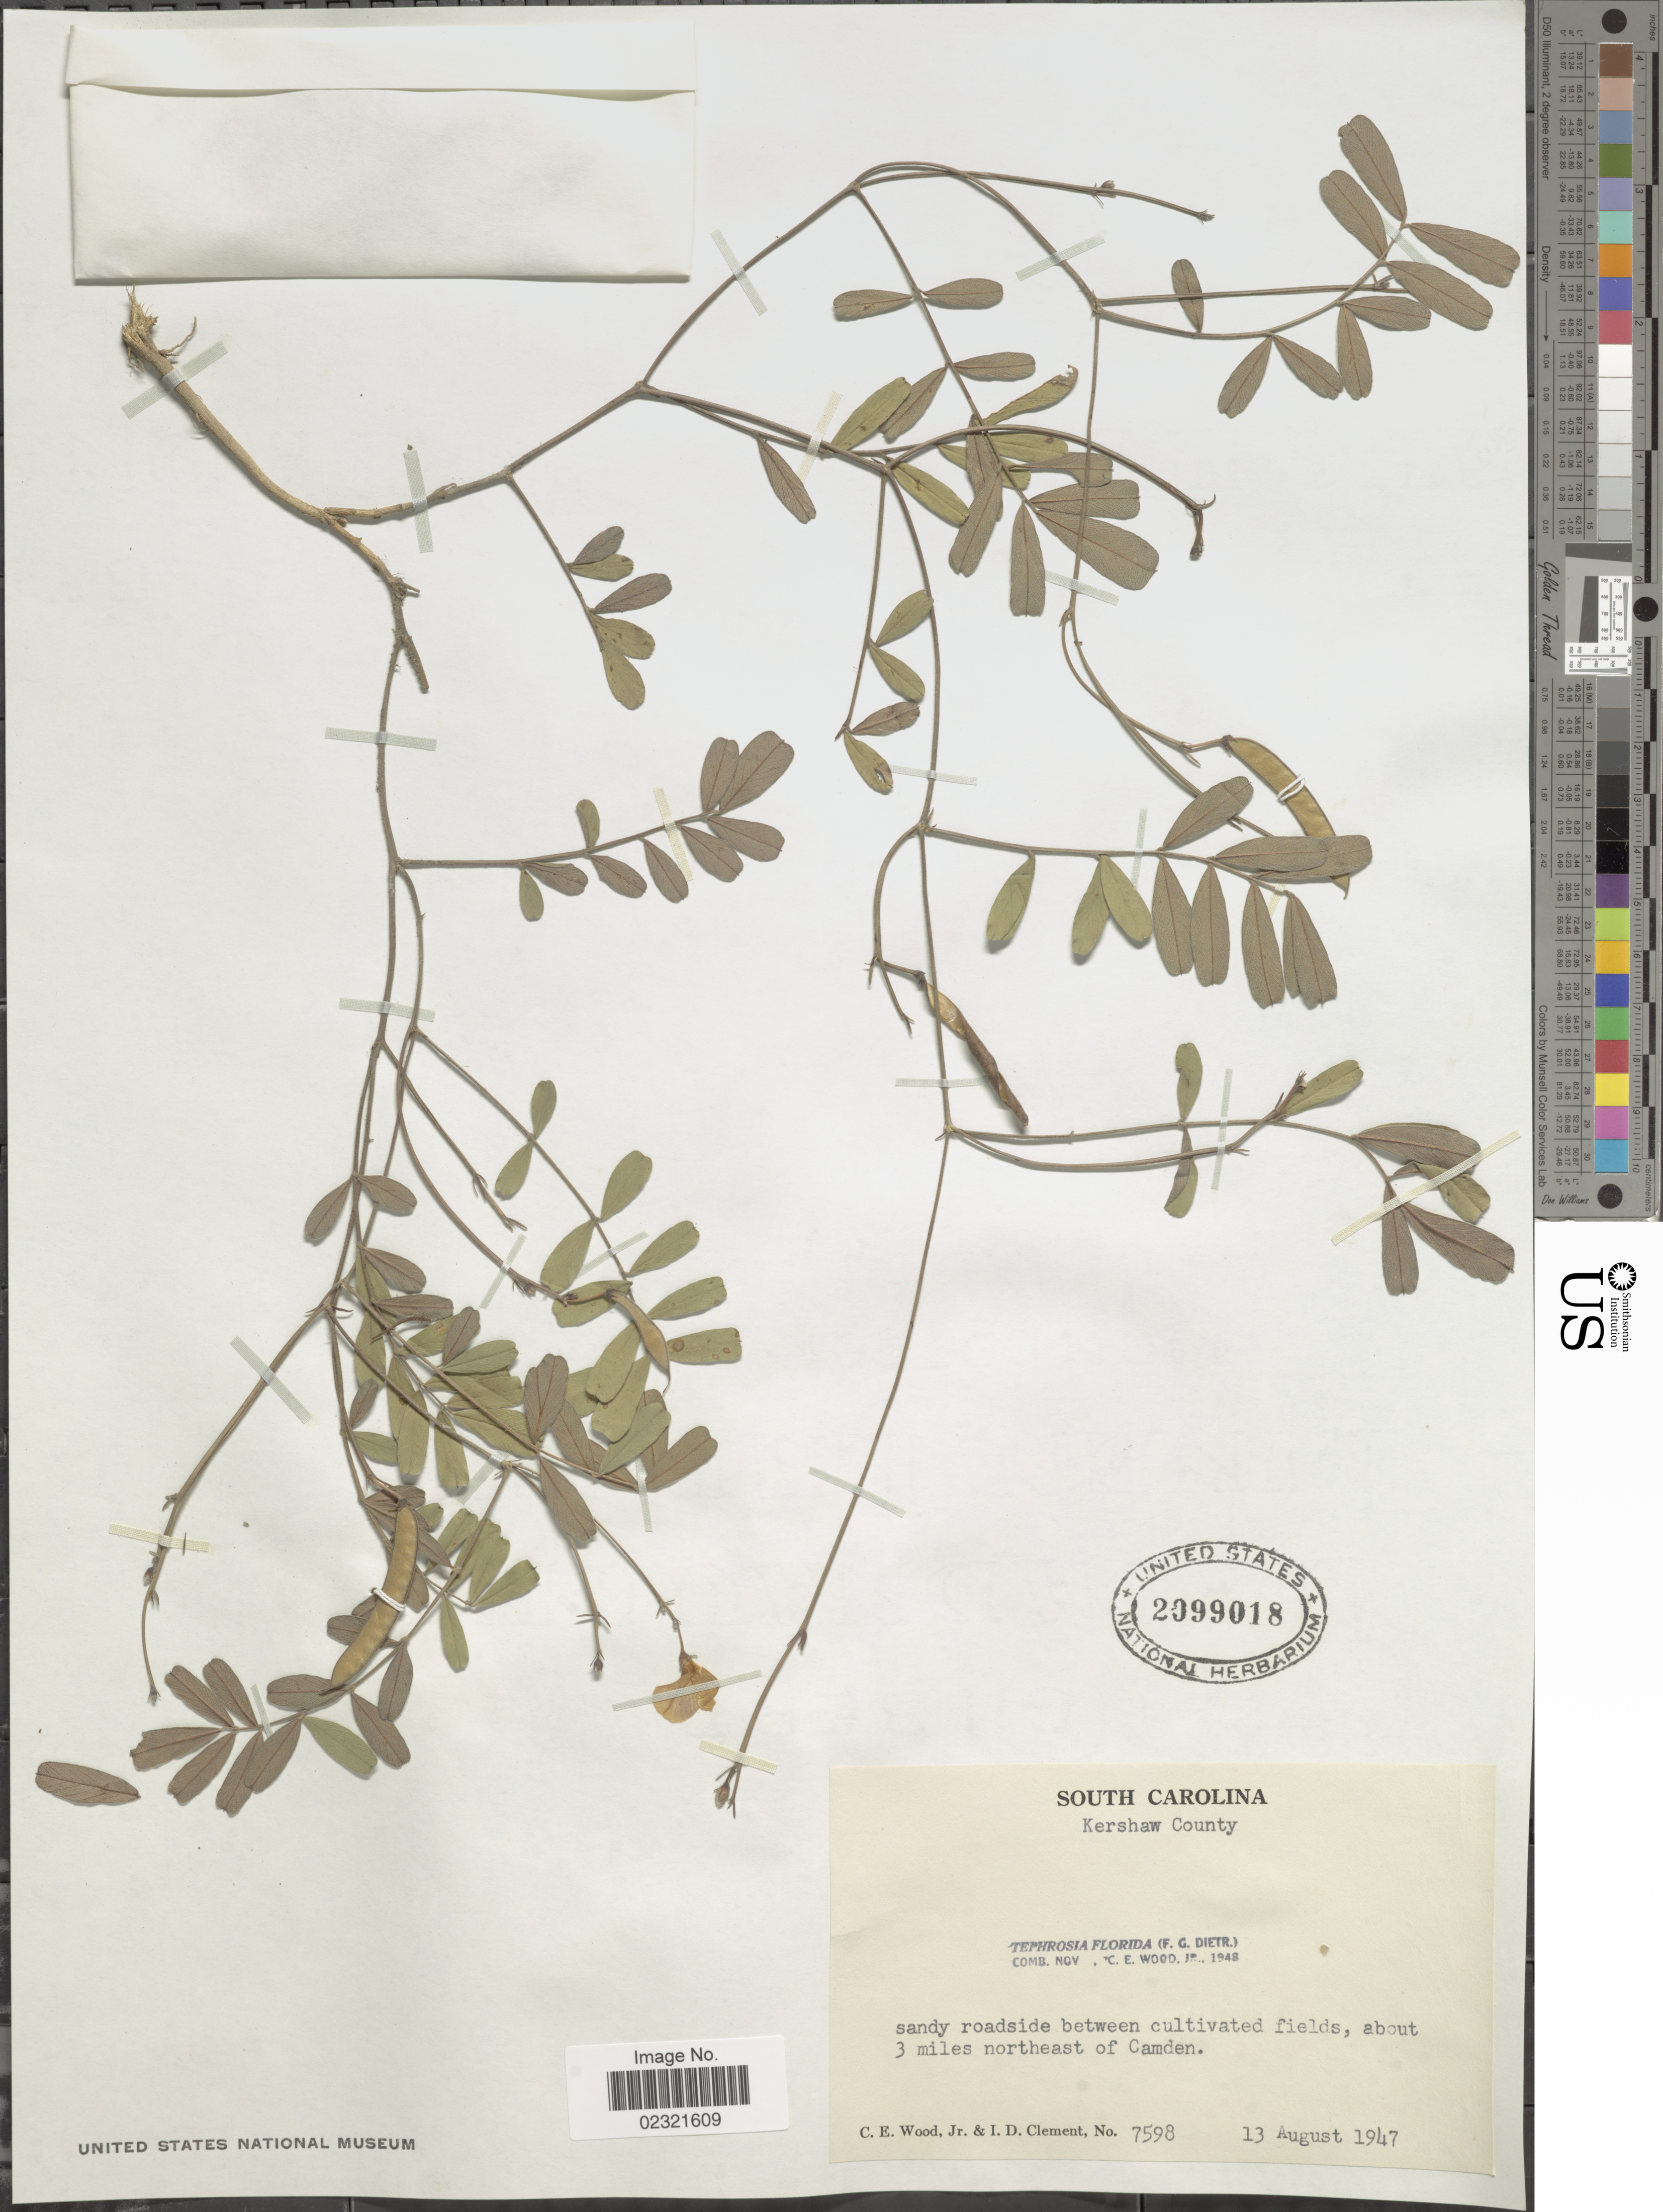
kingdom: Plantae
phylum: Tracheophyta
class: Magnoliopsida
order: Fabales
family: Fabaceae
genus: Tephrosia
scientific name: Tephrosia florida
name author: (Dietr.) C.E. Wood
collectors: C. Wood & I. Clement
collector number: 7598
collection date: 1947-08-13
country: United States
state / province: South Carolina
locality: Kershaw County, sandy roadside between cultivated fields, about 3 miles northeast of Camden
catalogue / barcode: US 2099018